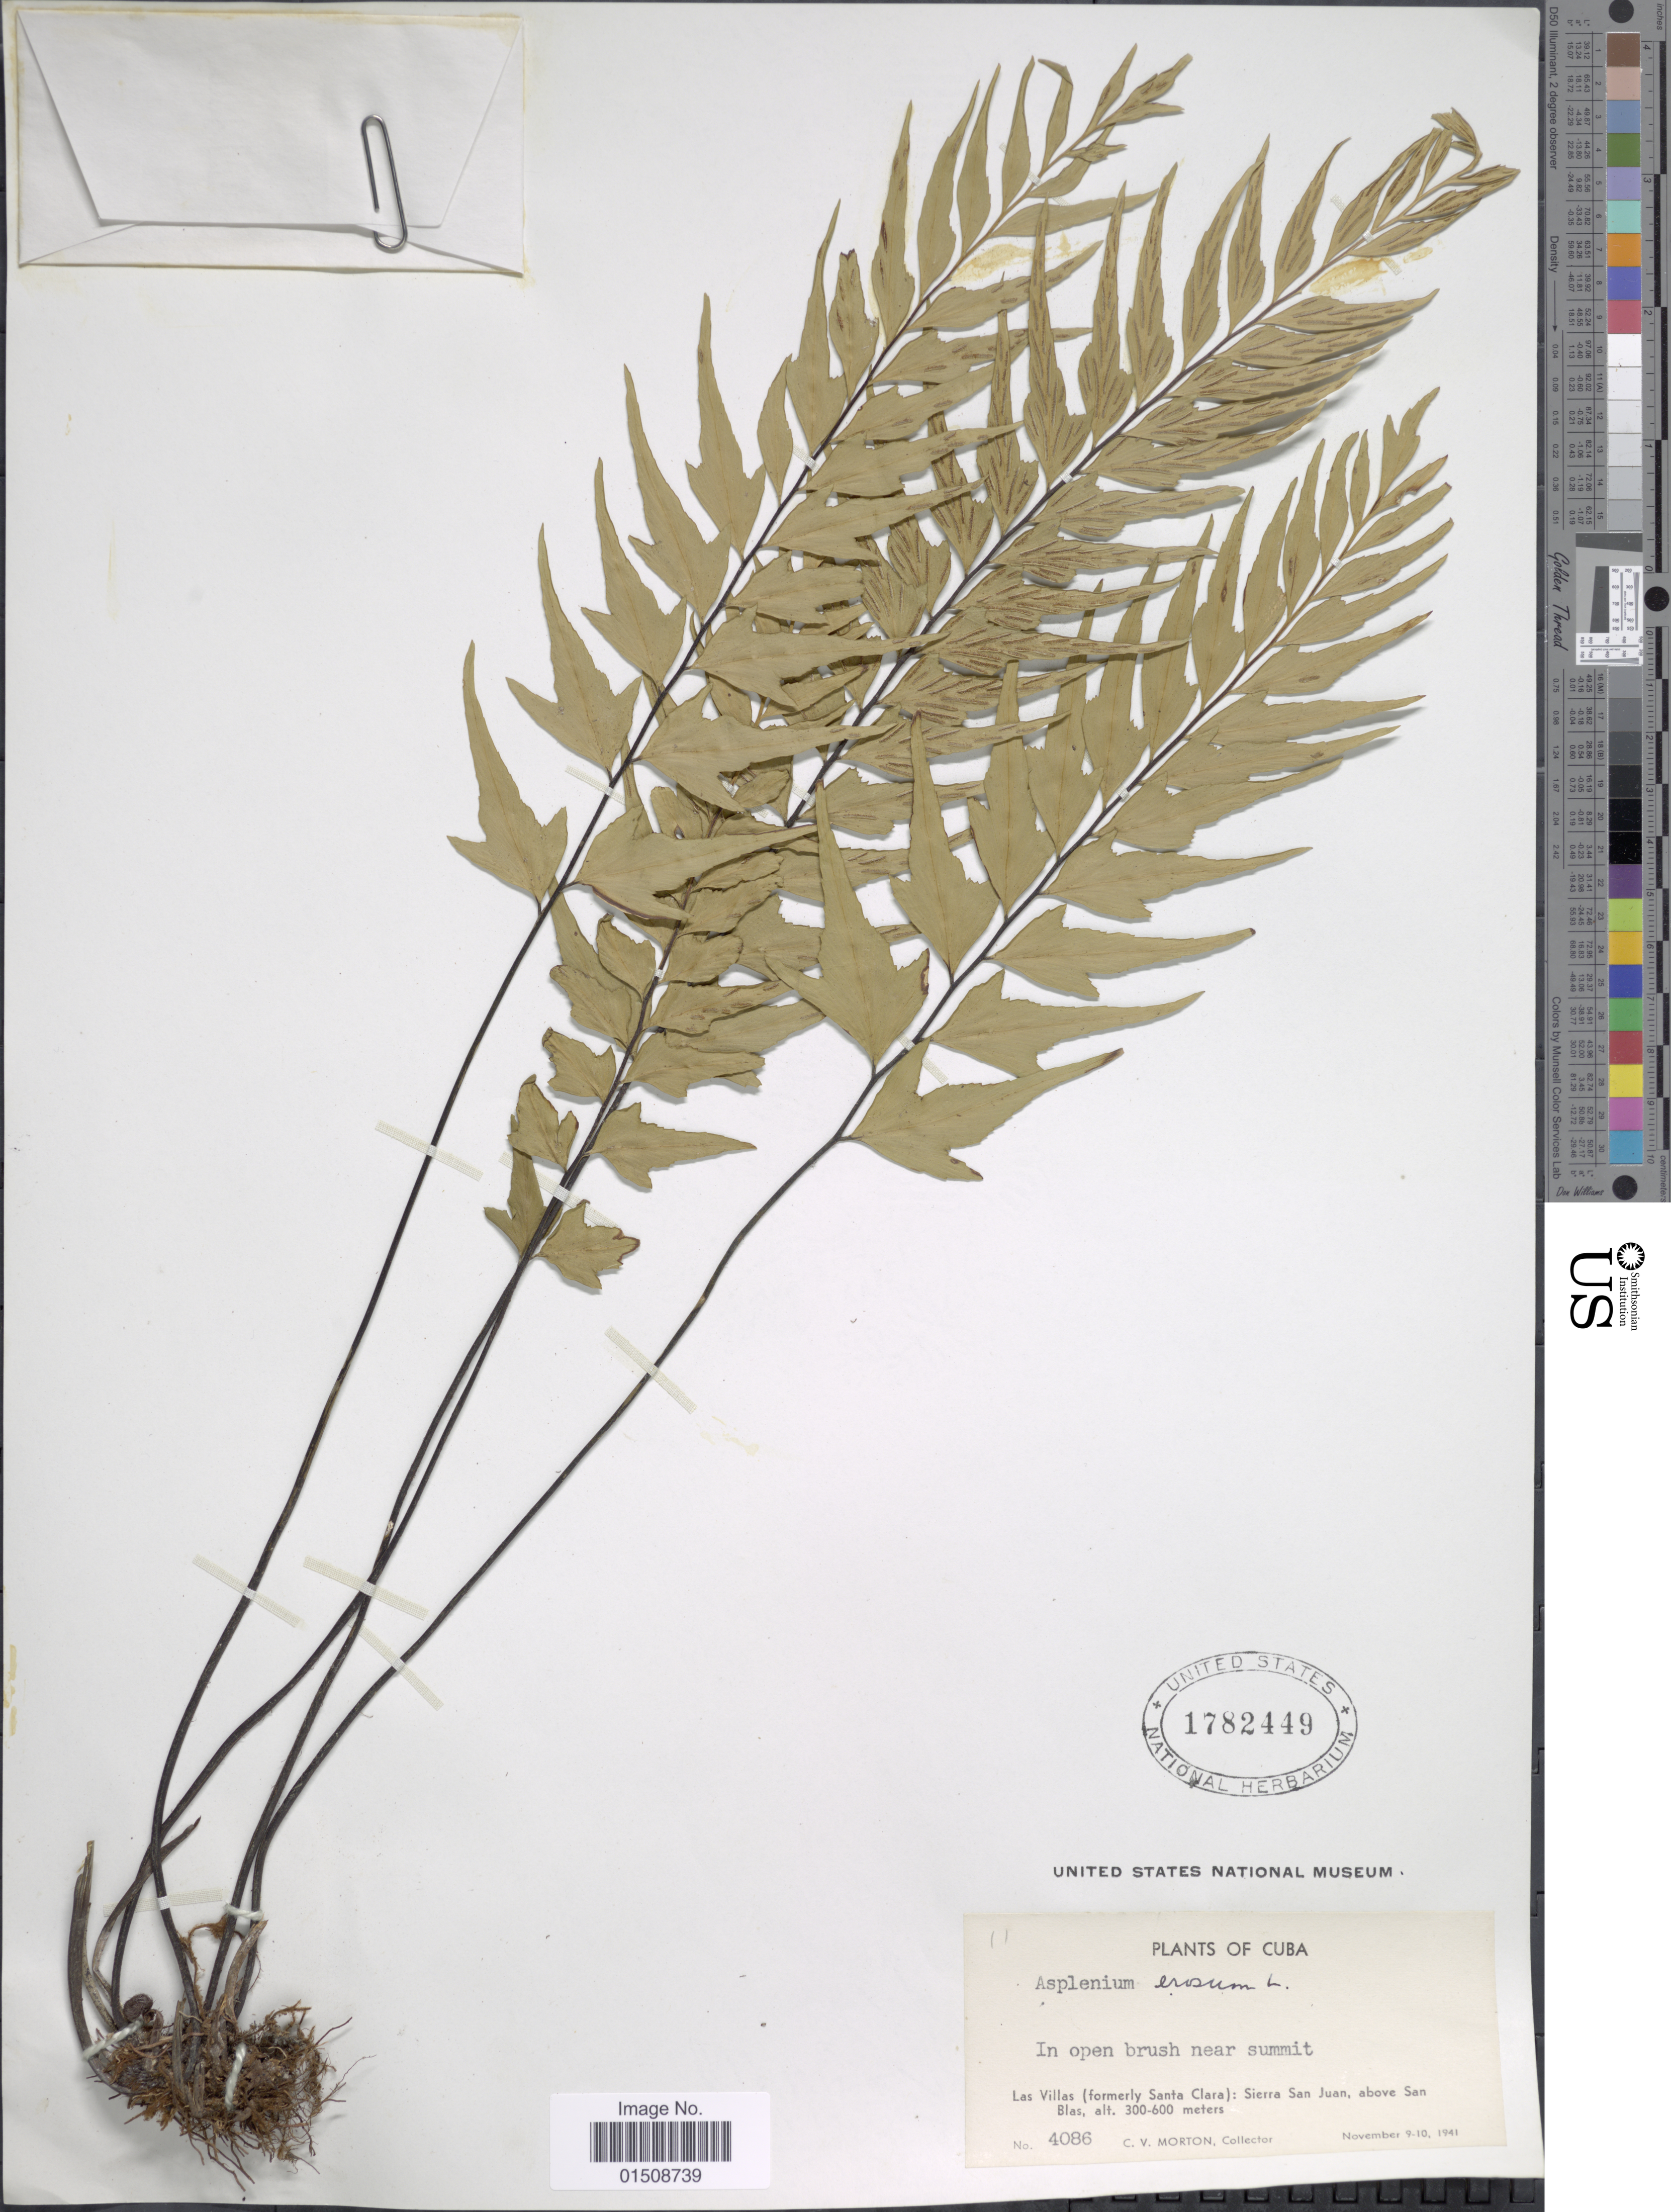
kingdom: Plantae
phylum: Tracheophyta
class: Polypodiopsida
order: Polypodiales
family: Aspleniaceae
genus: Asplenium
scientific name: Asplenium erosum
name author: L.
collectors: C. V. Morton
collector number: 4086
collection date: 1941-11-09/1941-11-10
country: Cuba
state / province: Las Villas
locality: Las Villas (formerly Santa Clara): Sierra San Juan, above San Blas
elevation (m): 300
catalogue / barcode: US 1782449